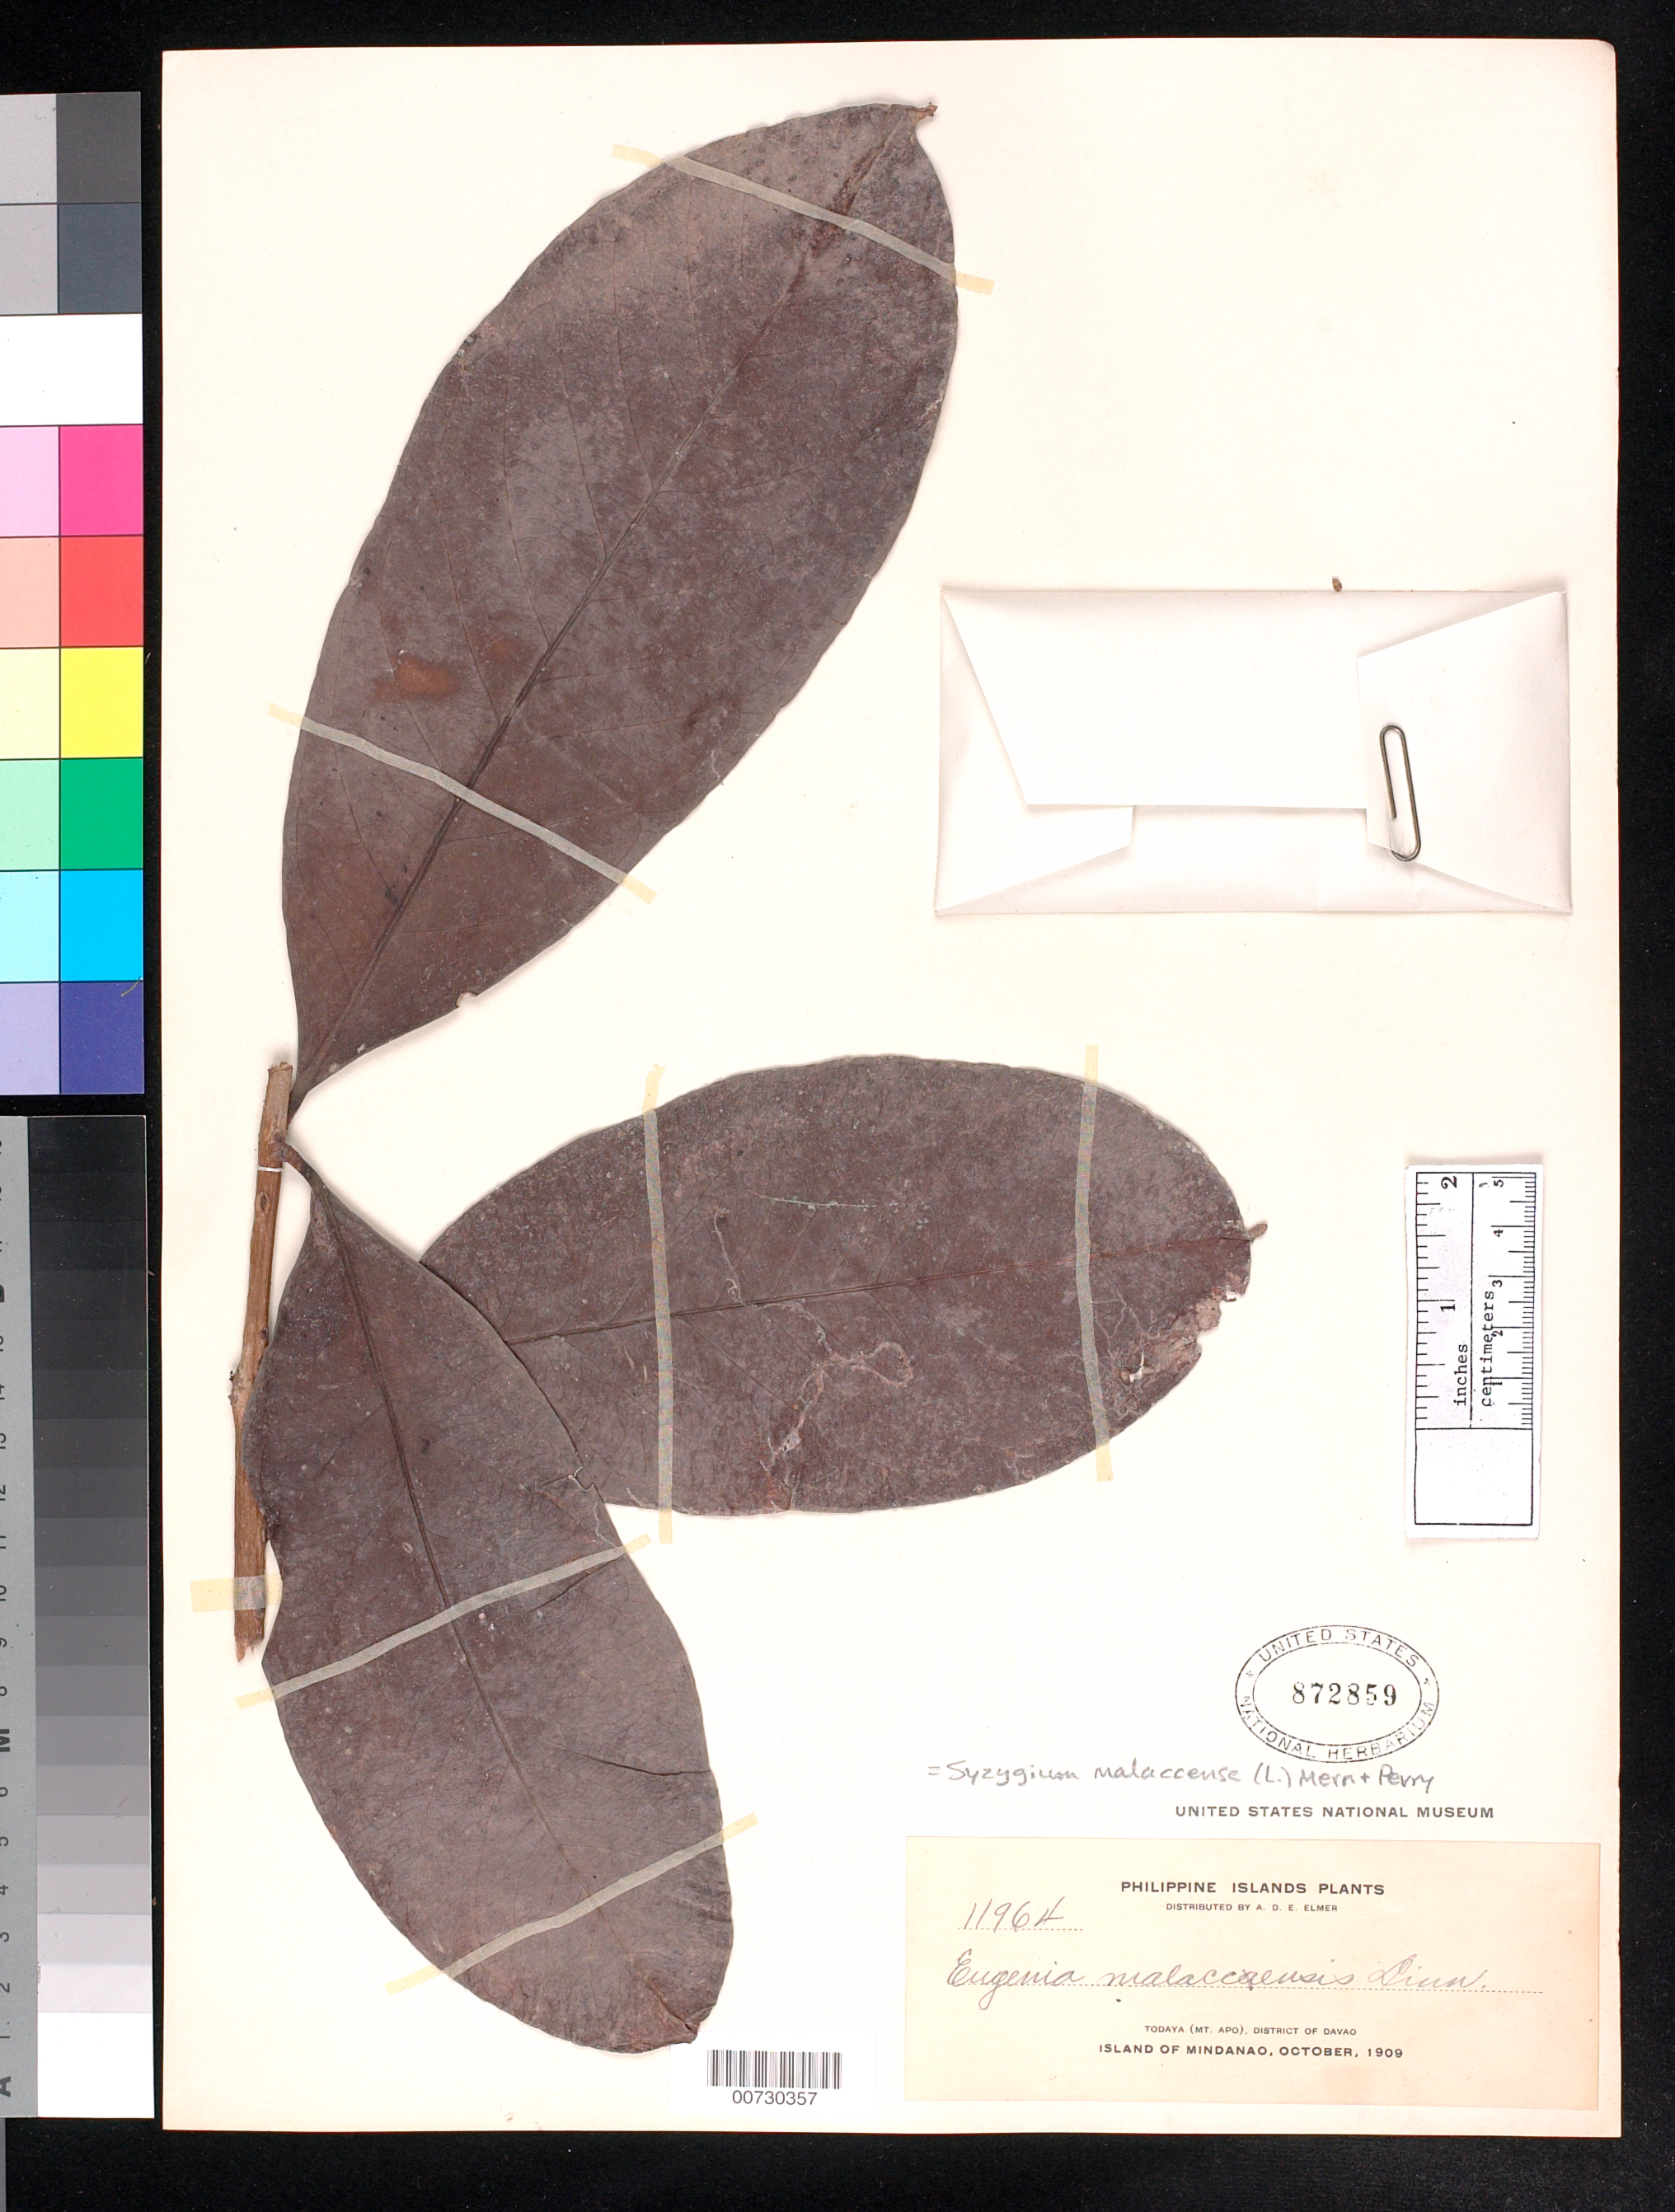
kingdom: Plantae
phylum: Tracheophyta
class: Magnoliopsida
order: Myrtales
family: Myrtaceae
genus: Syzygium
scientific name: Syzygium malaccense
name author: (L.) Merr. & L.M. Perry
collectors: A. D. E. Elmer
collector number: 11964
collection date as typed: Oct 1909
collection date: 1909-10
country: Philippines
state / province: Davao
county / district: Davao del Sur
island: Mindanao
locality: Todaya (Mt. Apo).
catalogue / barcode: US 872859